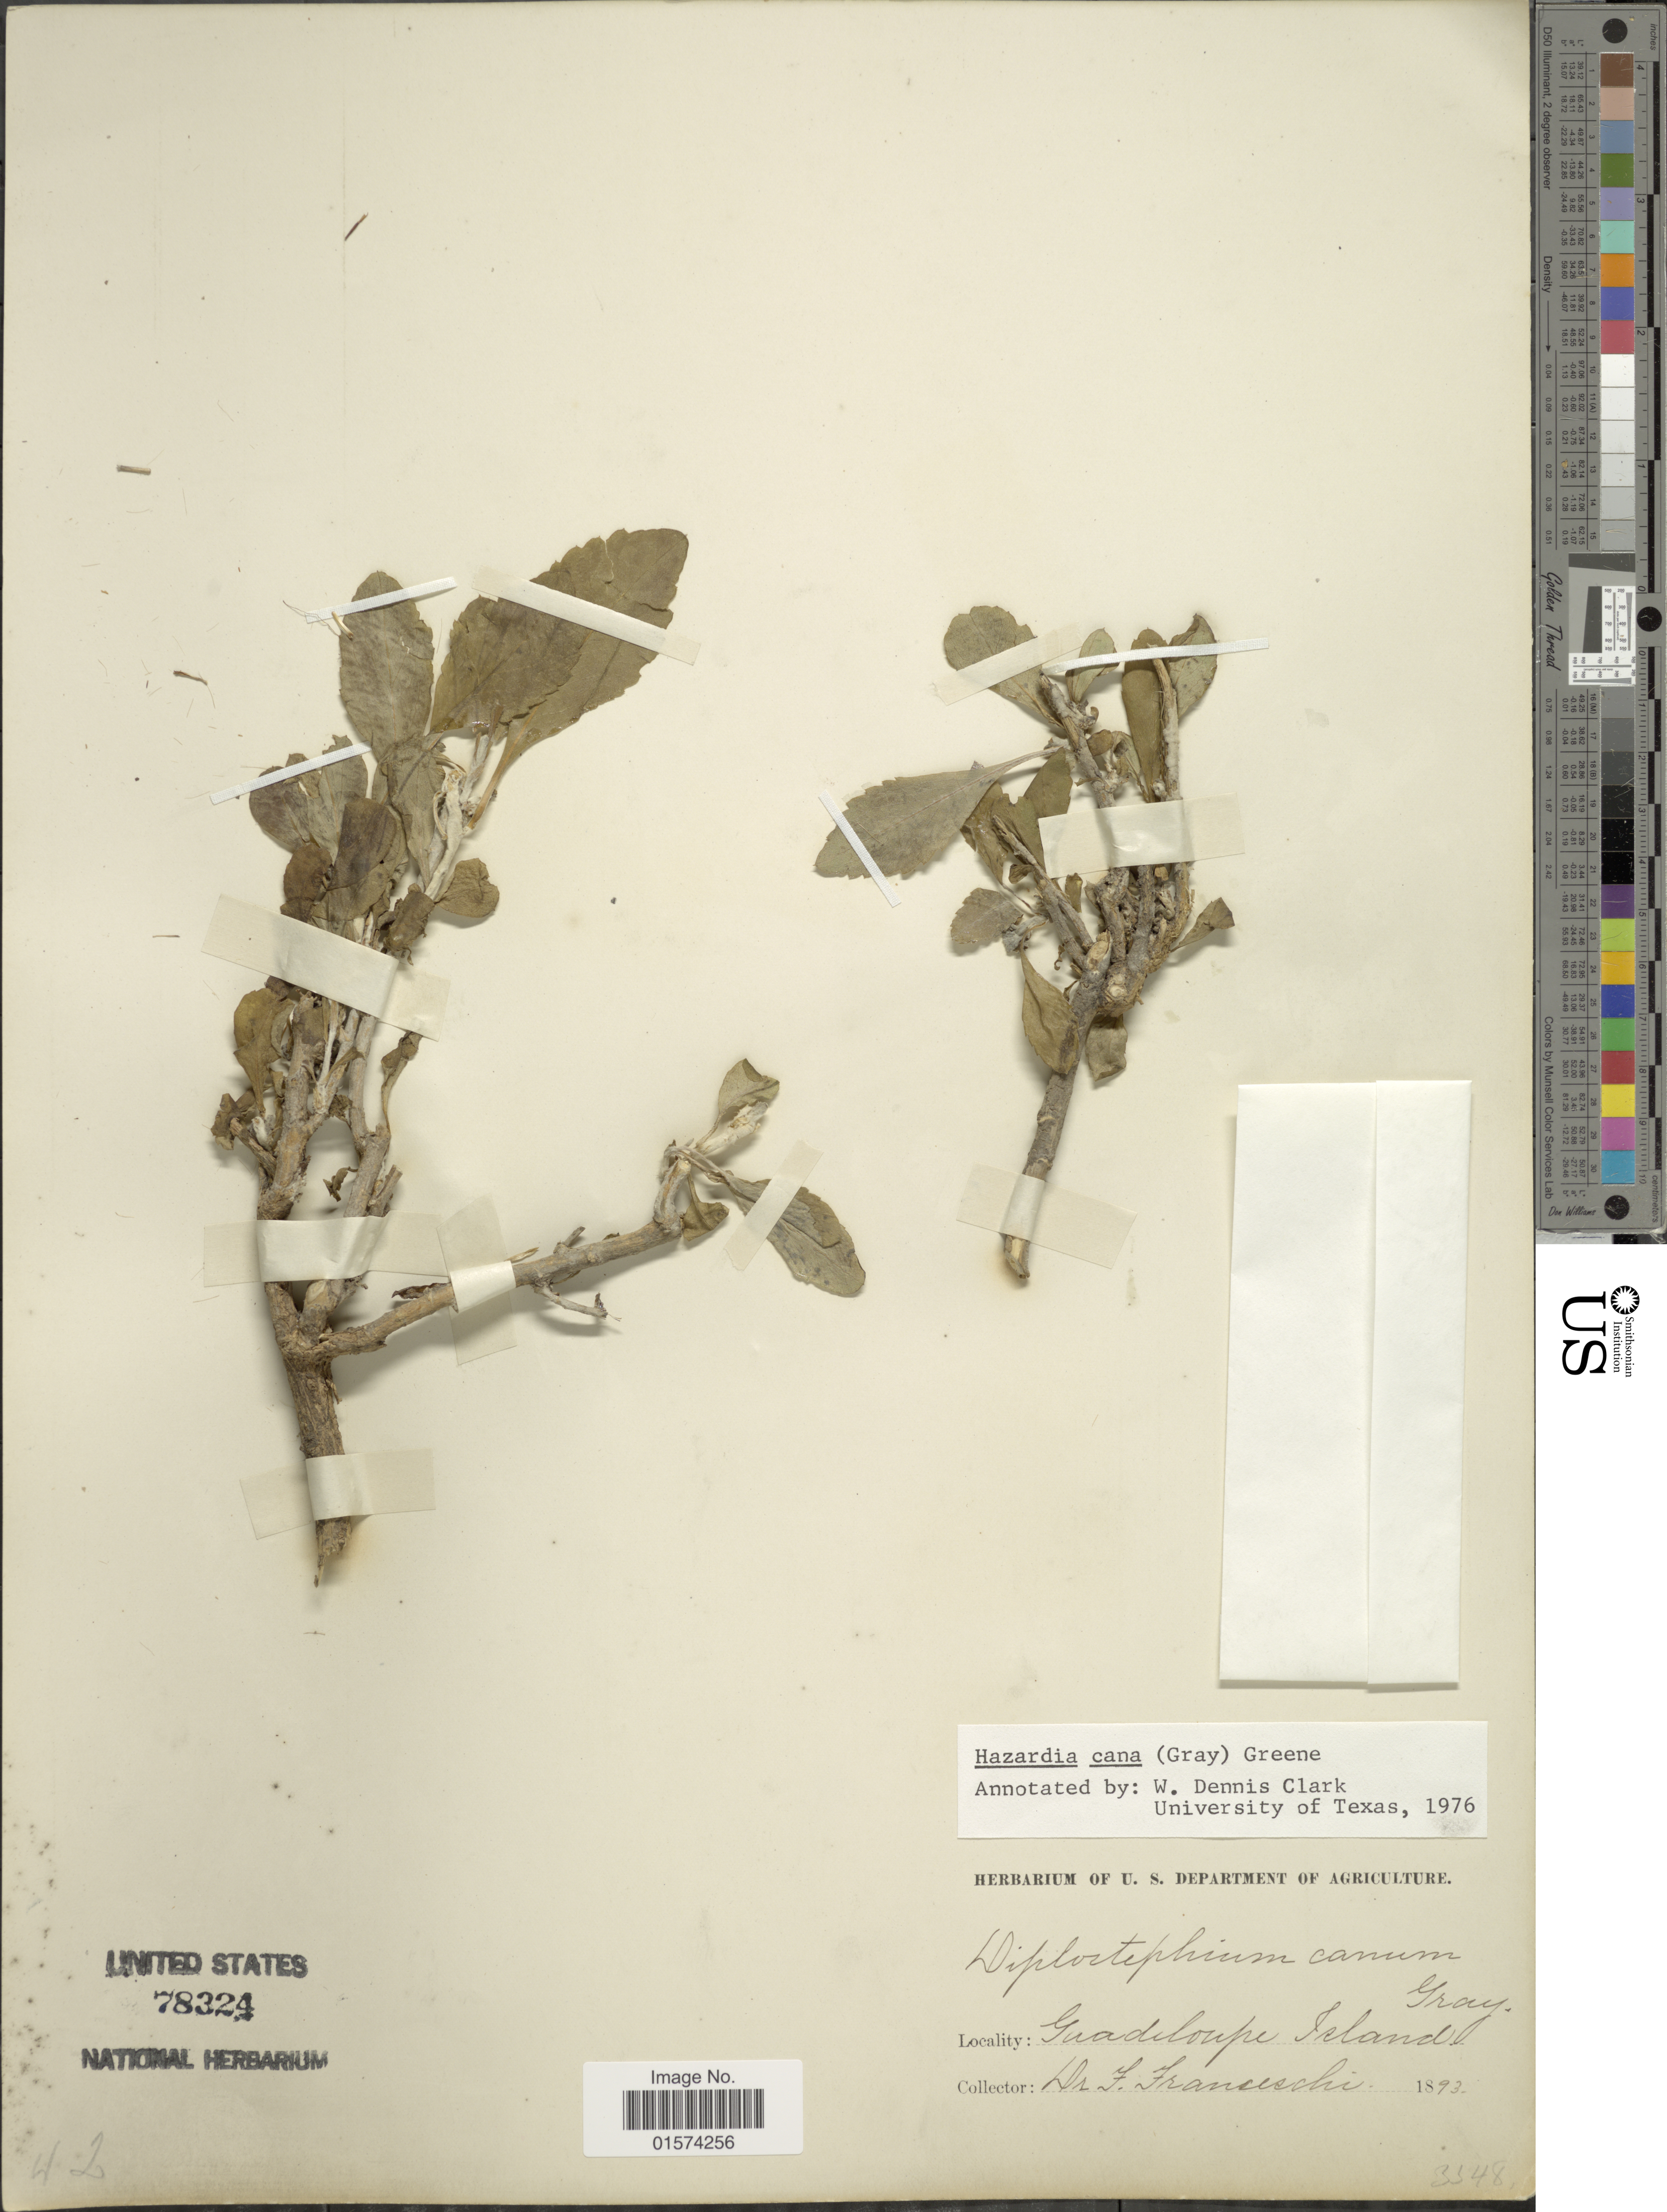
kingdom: Plantae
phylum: Tracheophyta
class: Magnoliopsida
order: Asterales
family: Asteraceae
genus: Hazardia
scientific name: Hazardia cana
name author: (A. Gray) Greene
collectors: F. Franceschi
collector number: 3348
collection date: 1893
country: Mexico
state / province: Baja California Norte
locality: Guadalupe Island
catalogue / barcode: US 78324